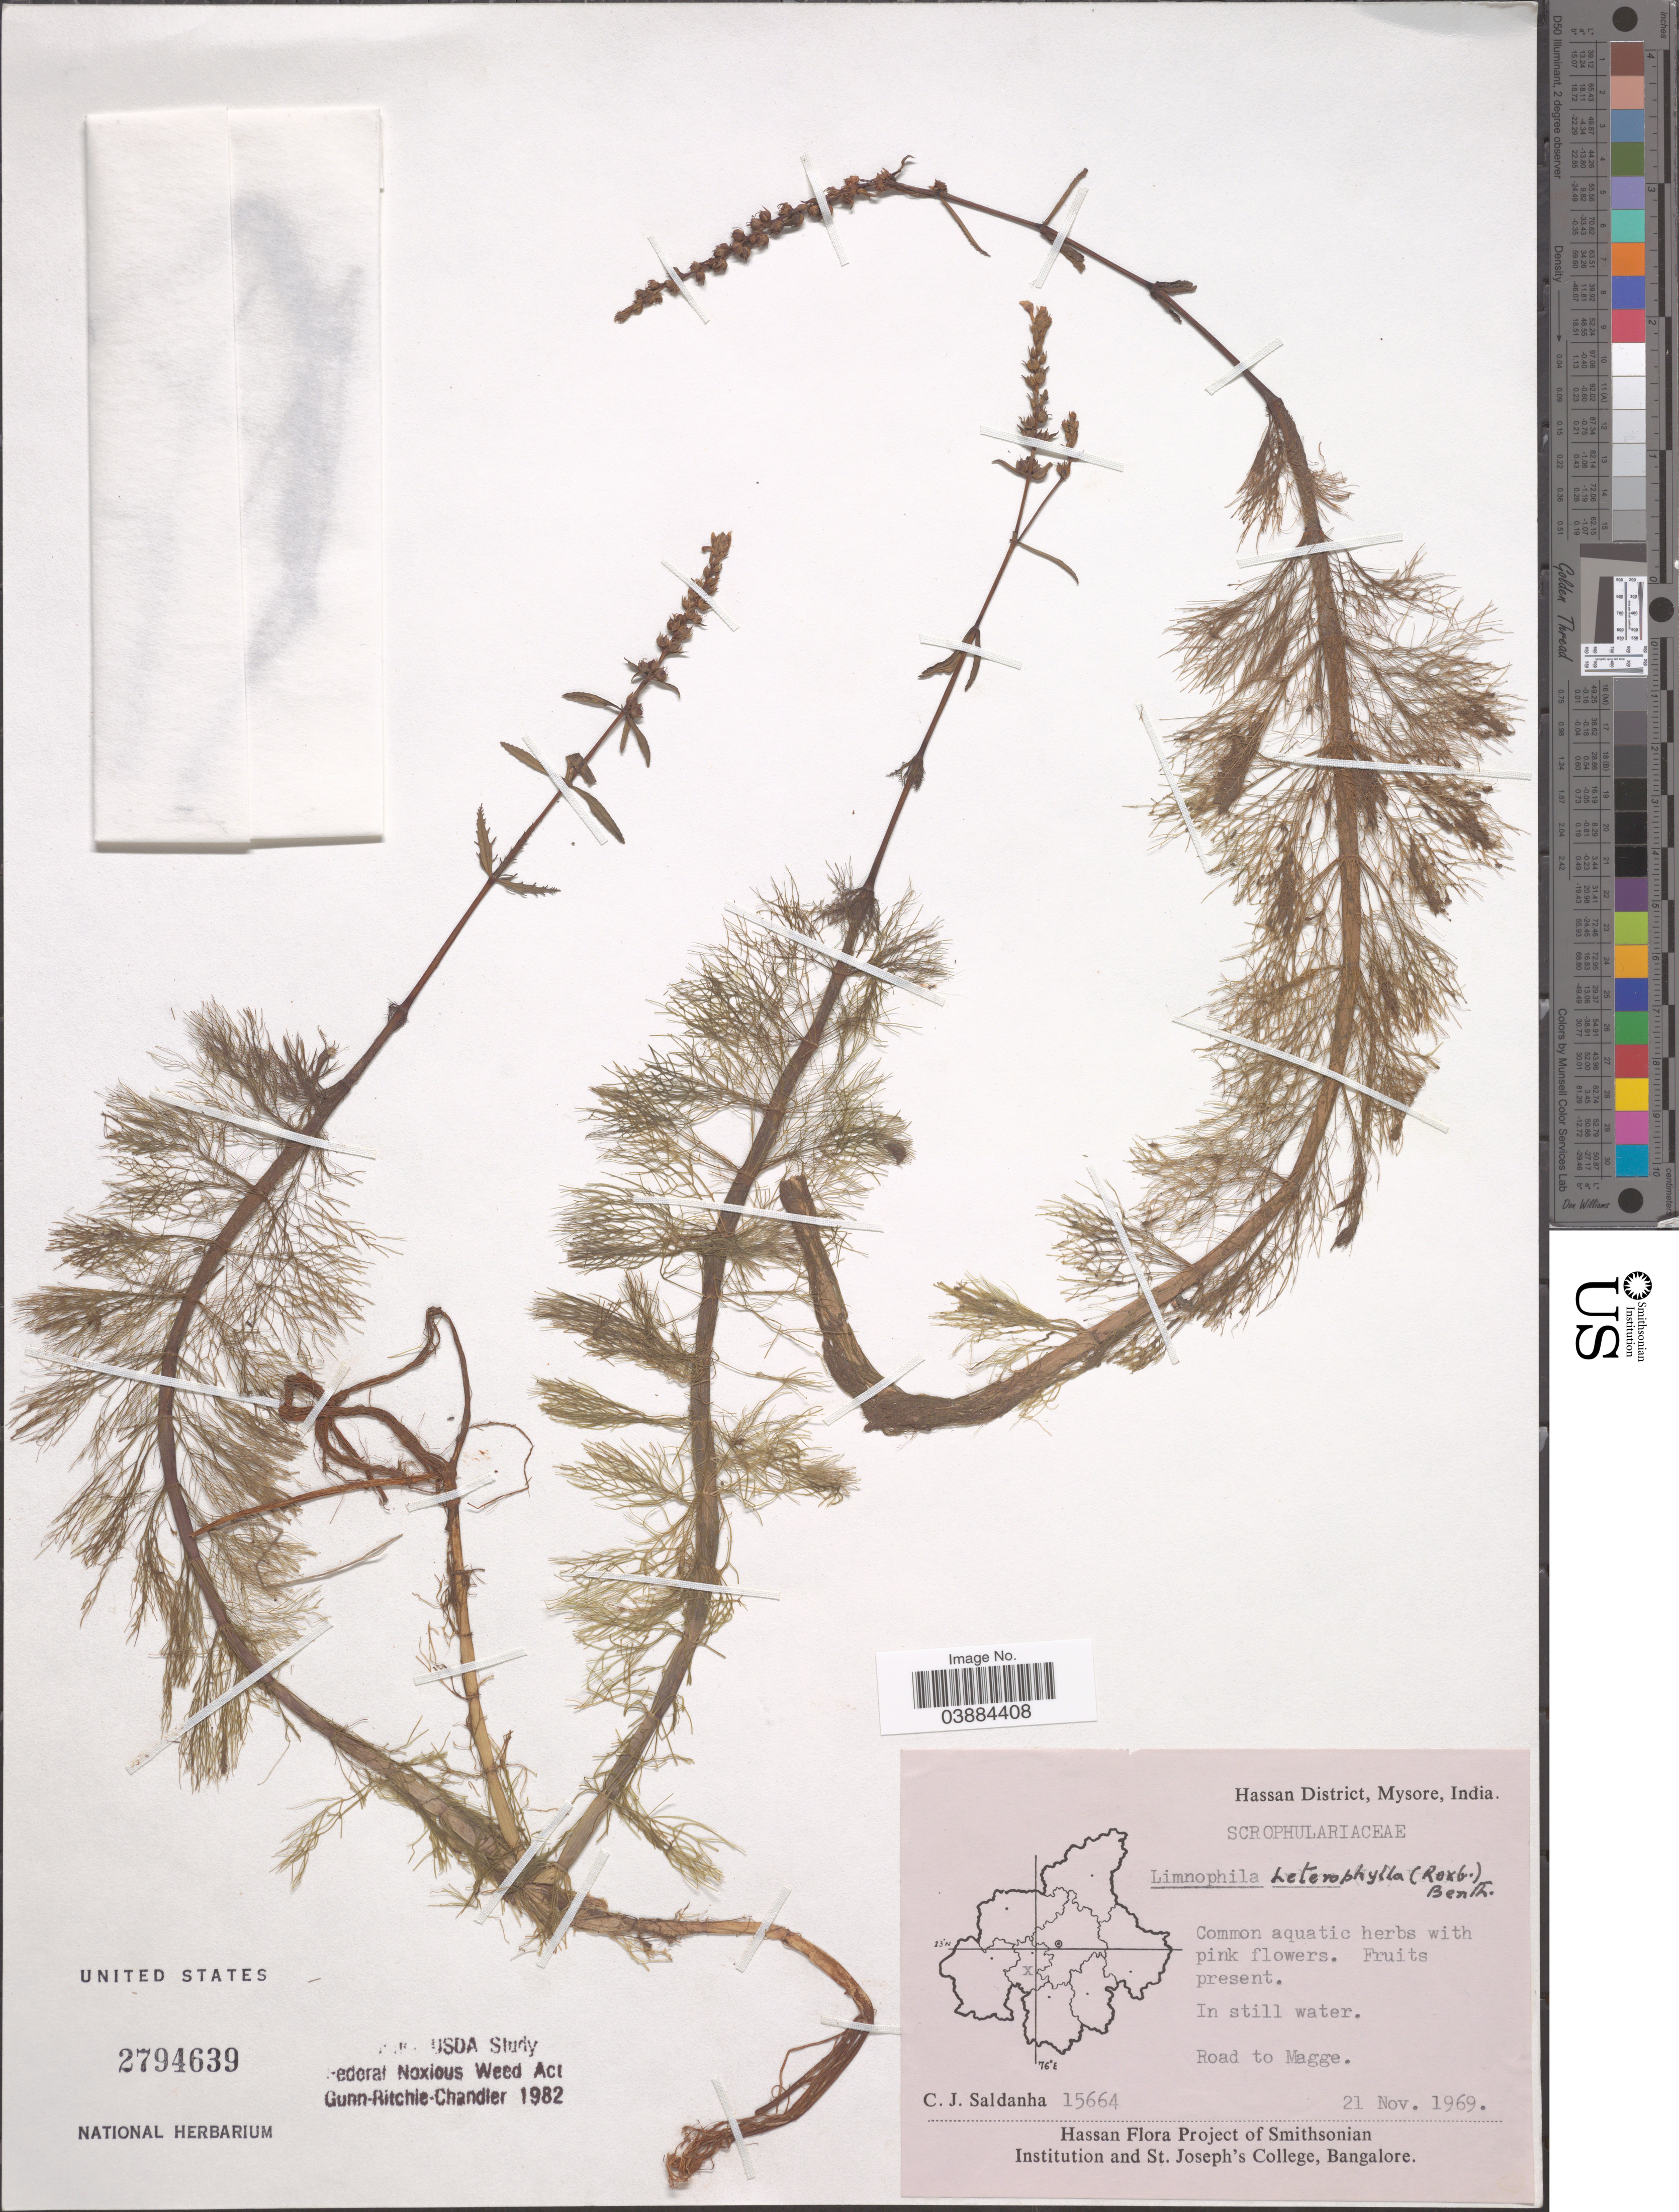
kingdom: Plantae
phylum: Tracheophyta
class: Magnoliopsida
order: Lamiales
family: Plantaginaceae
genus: Limnophila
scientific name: Limnophila heterophylla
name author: (Roxb.) Benth.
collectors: C. J. Saldanha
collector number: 15664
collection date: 1969-11-21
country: India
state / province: Karnataka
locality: Hassan District, Mysore. Road to Magge.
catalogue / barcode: US 2794639